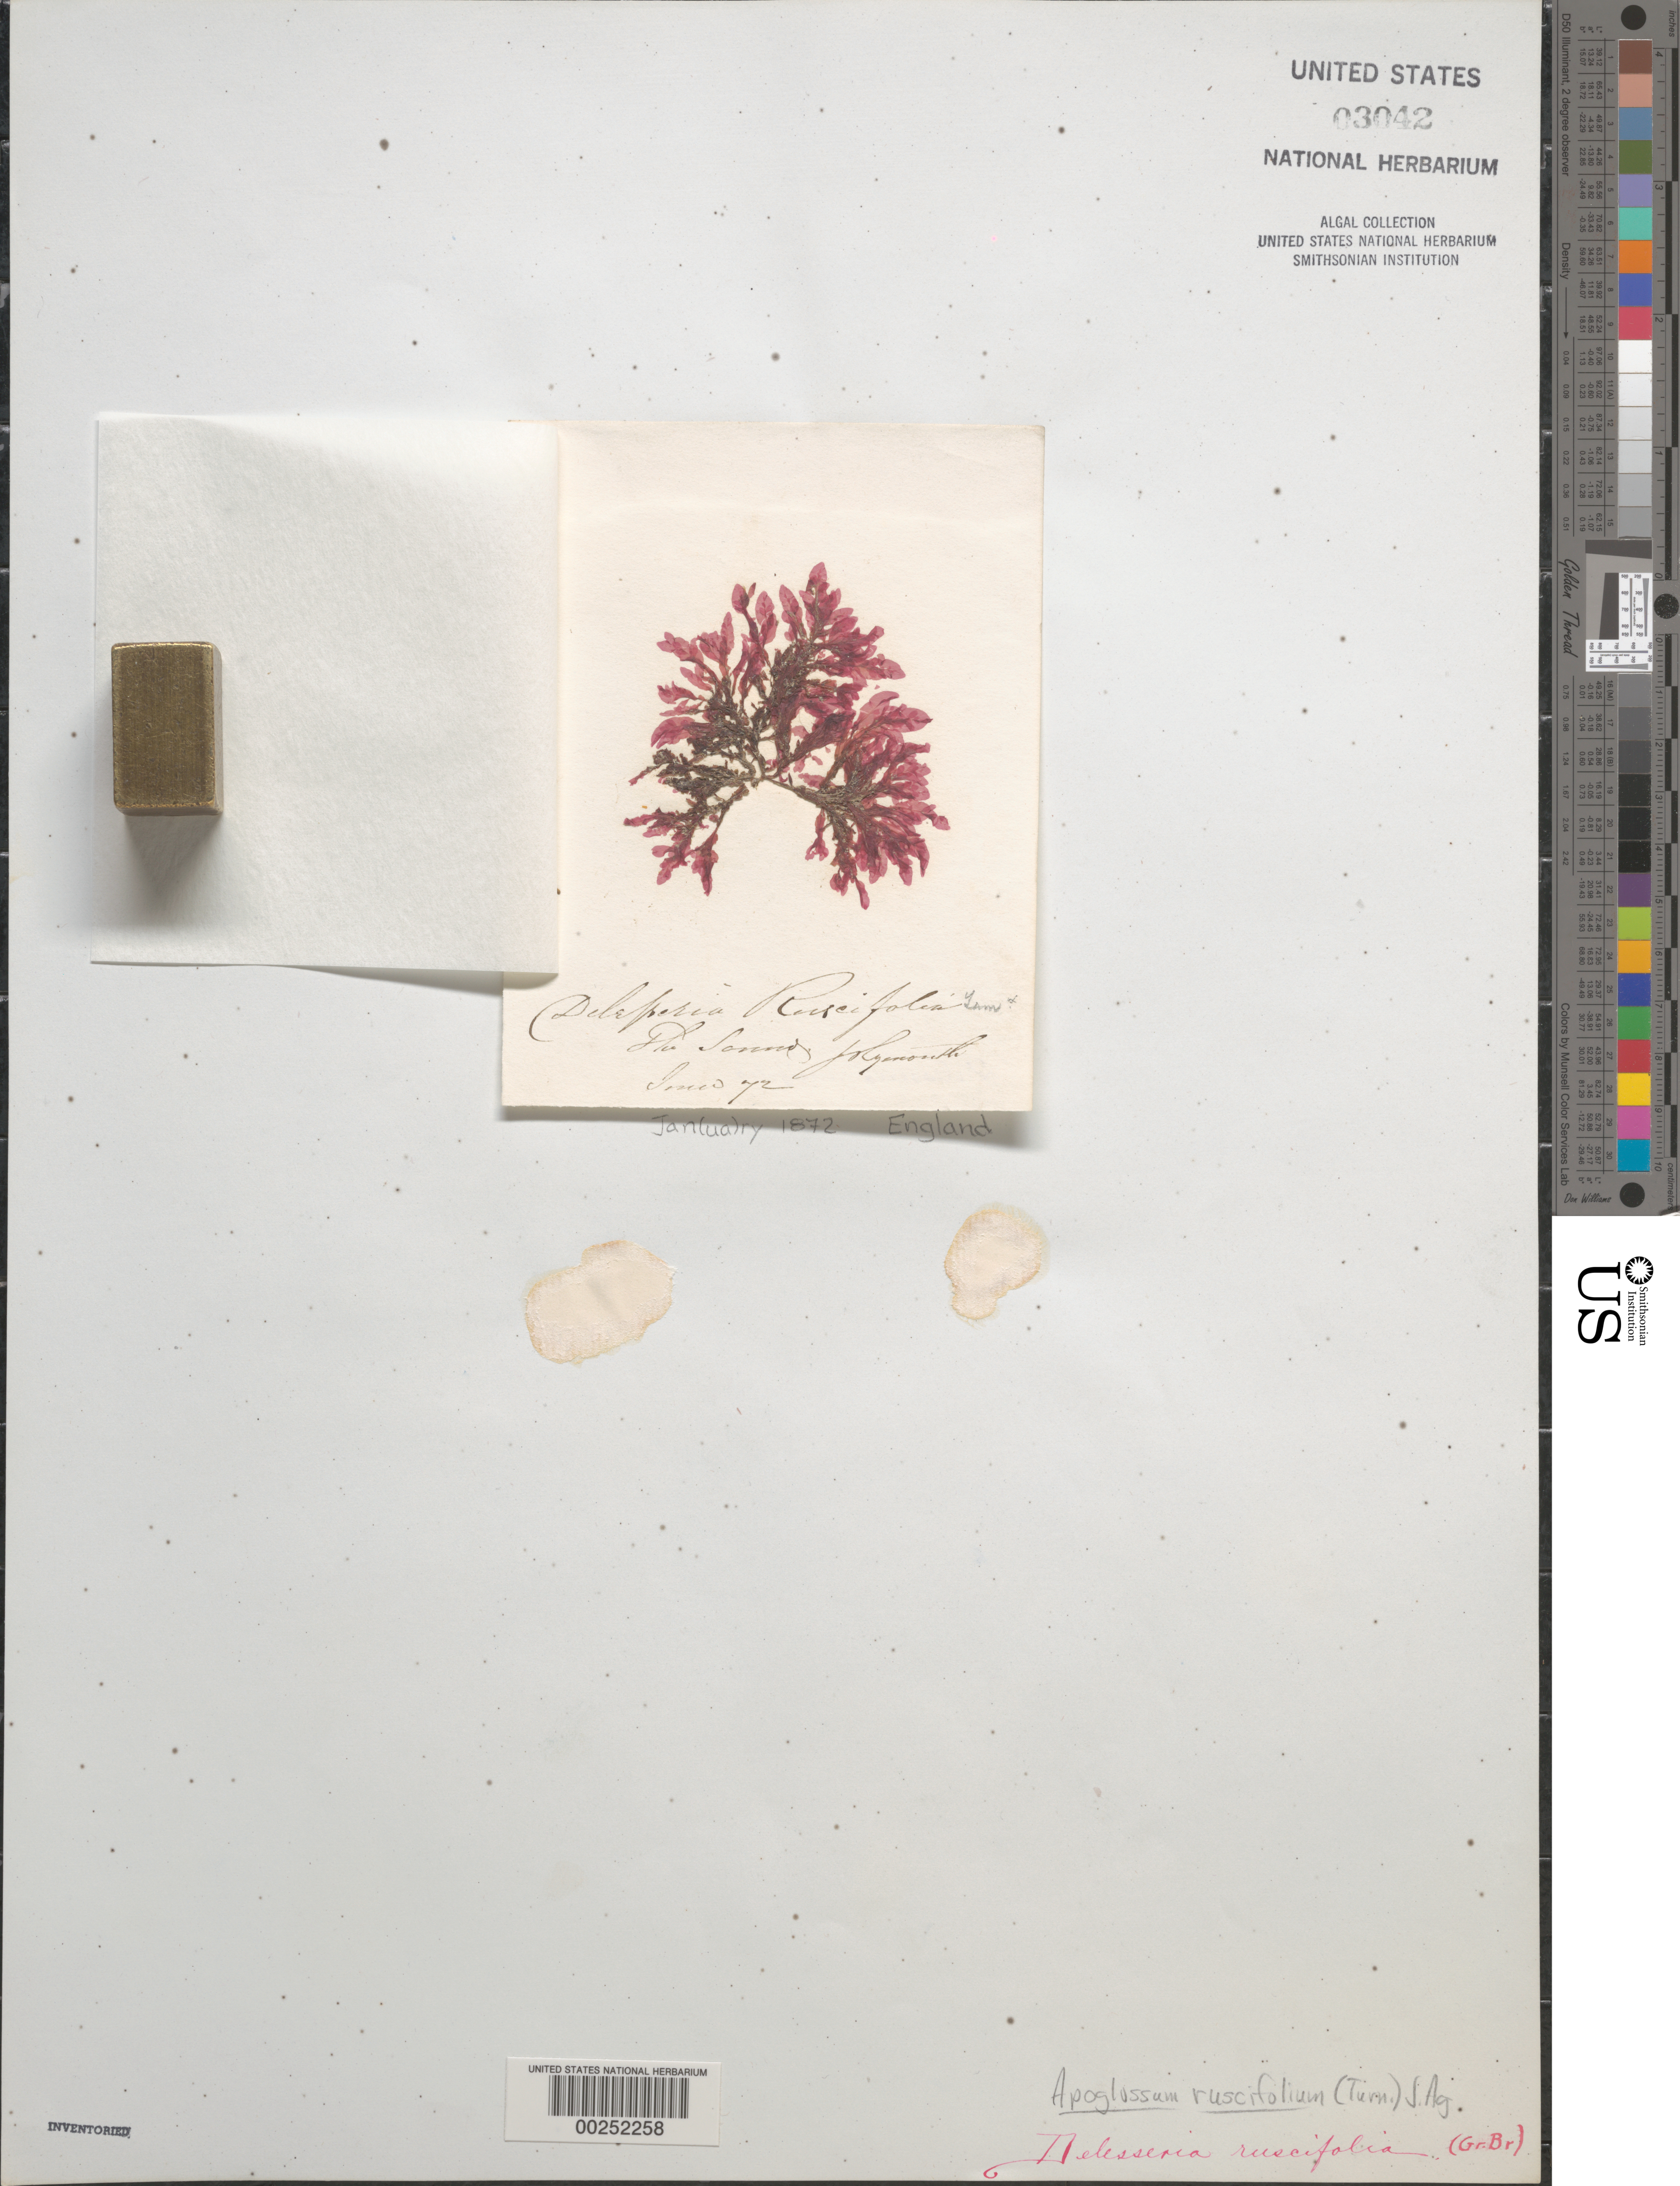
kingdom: Plantae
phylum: Rhodophyta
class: Florideophyceae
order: Ceramiales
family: Delesseriaceae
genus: Apoglossum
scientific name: Apoglossum ruscifolium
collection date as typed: Jan 1872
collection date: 1872-01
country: United Kingdom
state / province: England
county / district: Devon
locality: Plymouth Sound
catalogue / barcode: US 3042